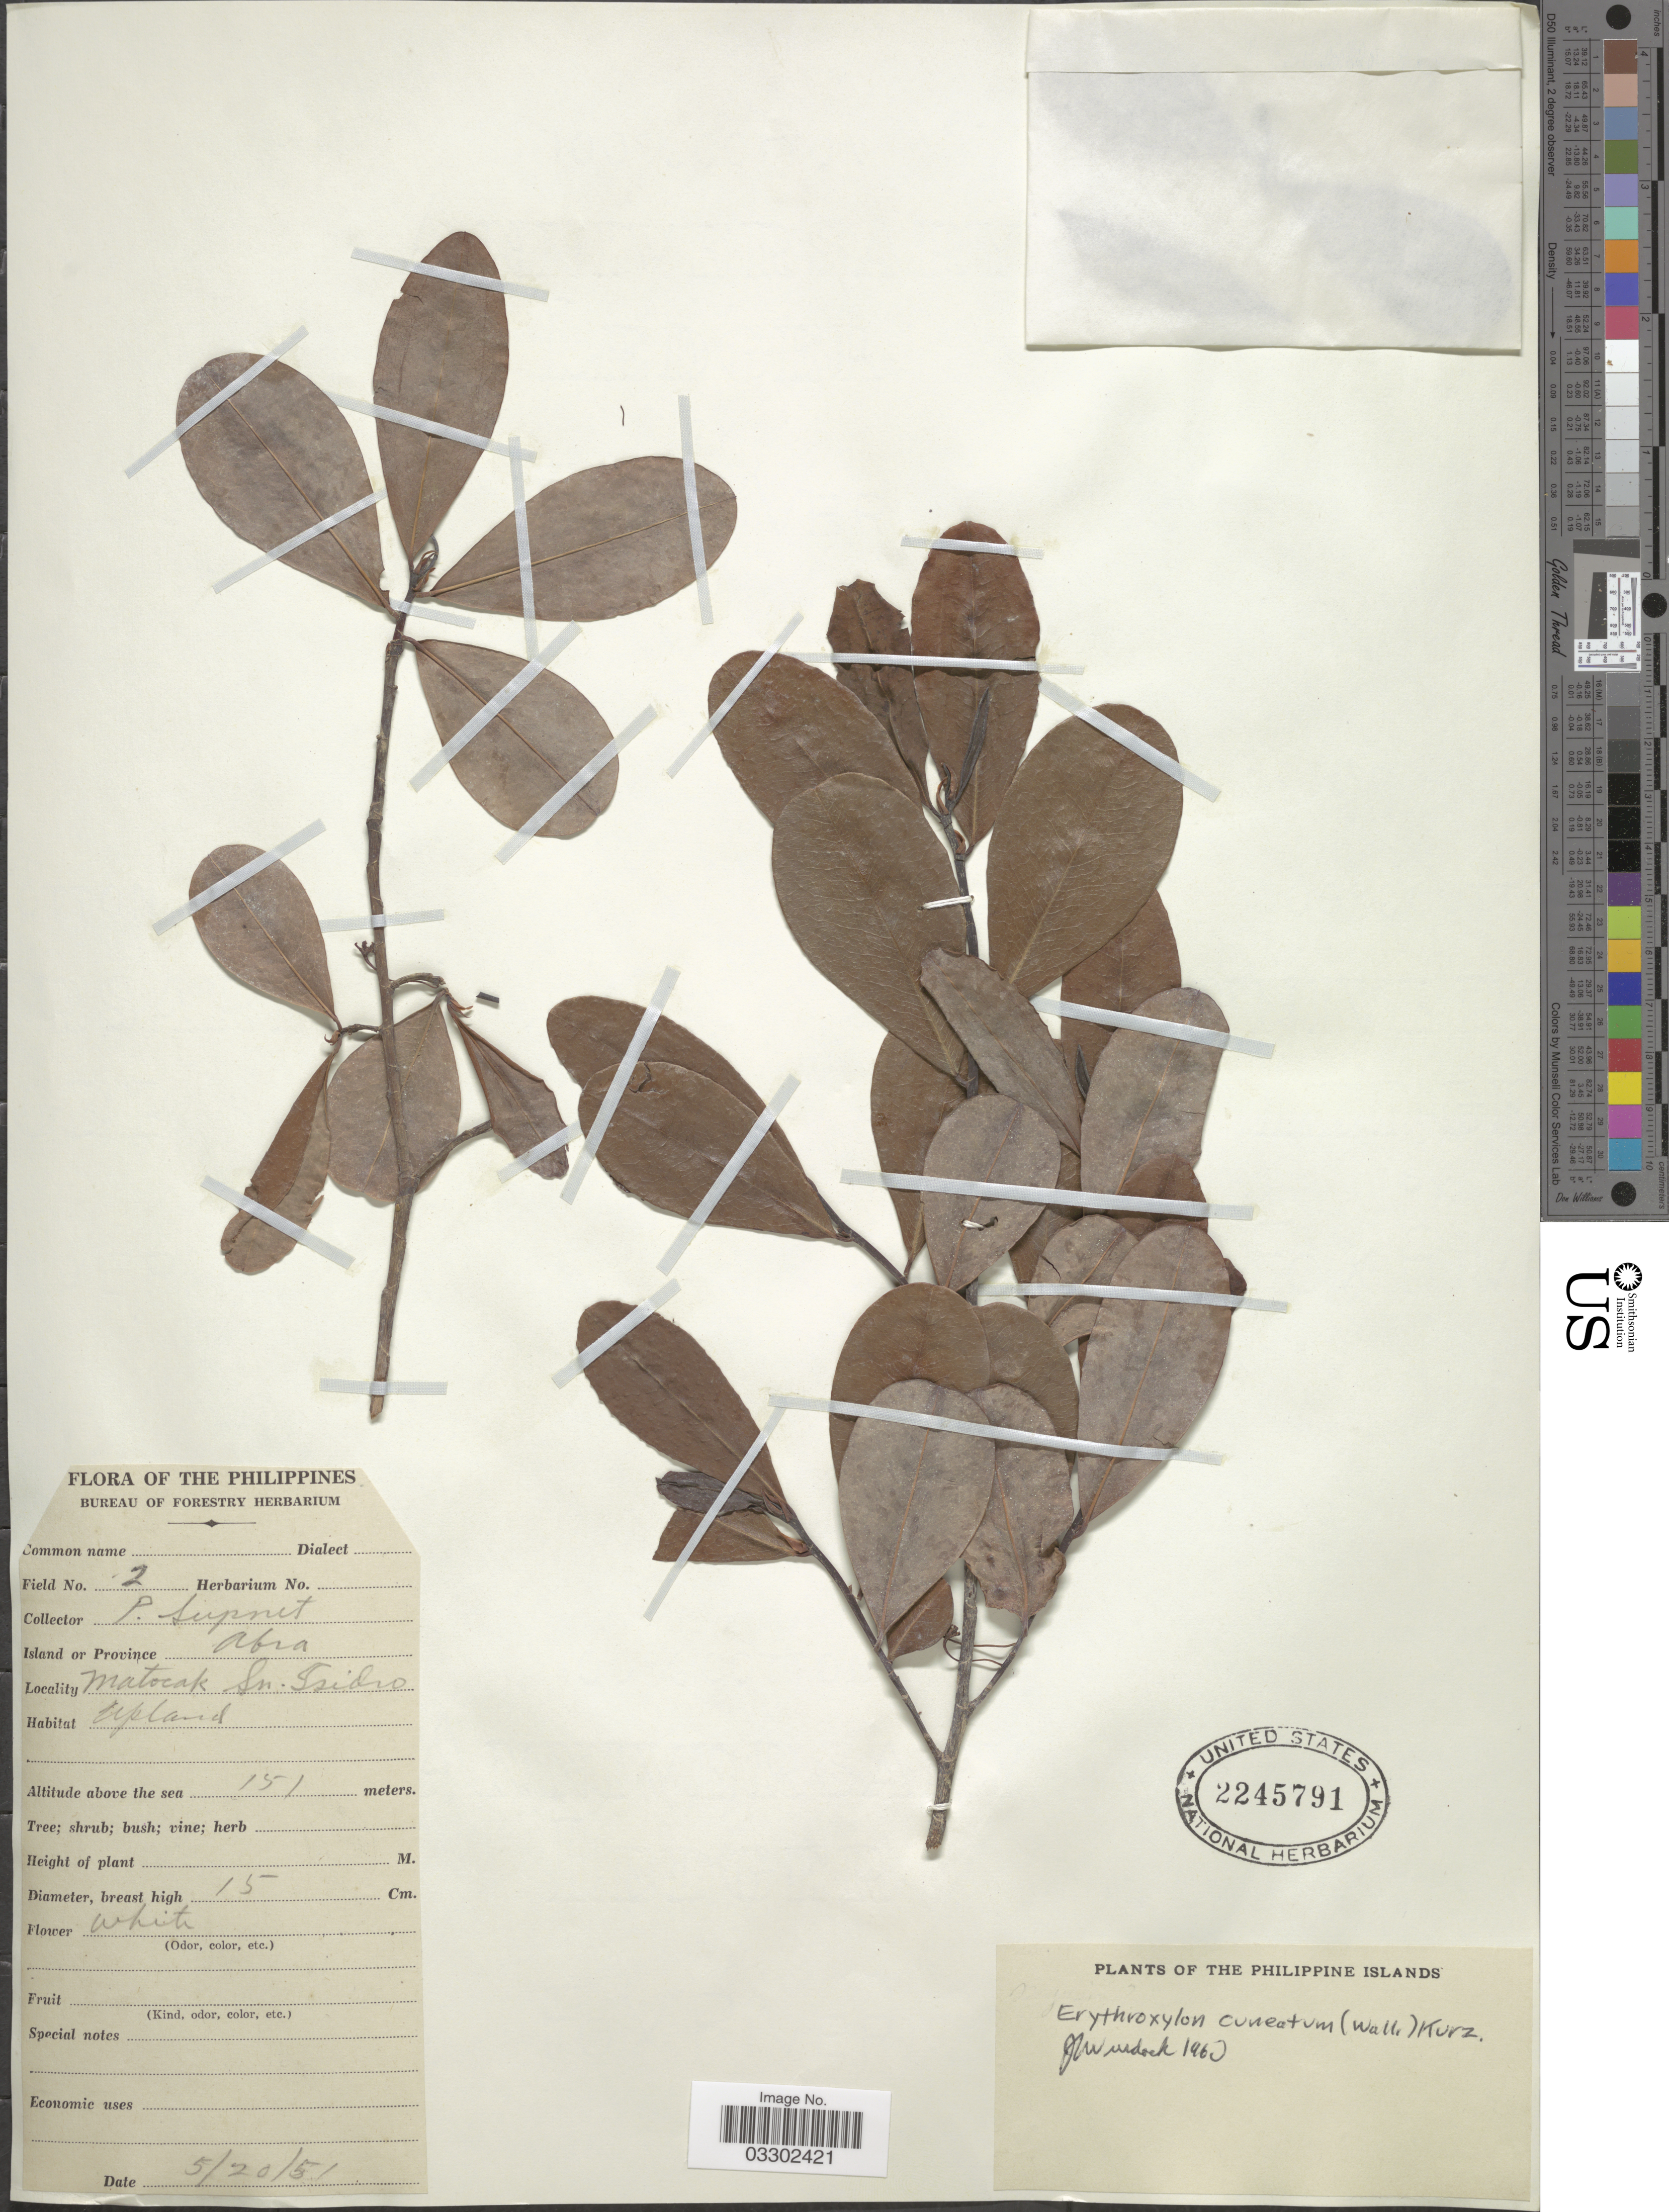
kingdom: Plantae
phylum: Tracheophyta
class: Magnoliopsida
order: Malpighiales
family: Erythroxylaceae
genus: Erythroxylum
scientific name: Erythroxylum cuneatum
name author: (Miq.) Kurz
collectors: P. Supnet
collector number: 2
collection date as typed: Transcribed d/m/y: 20/5/51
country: Philippines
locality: Island or Province Abra. Matocak, San Isidro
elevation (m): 151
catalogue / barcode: US 2245791